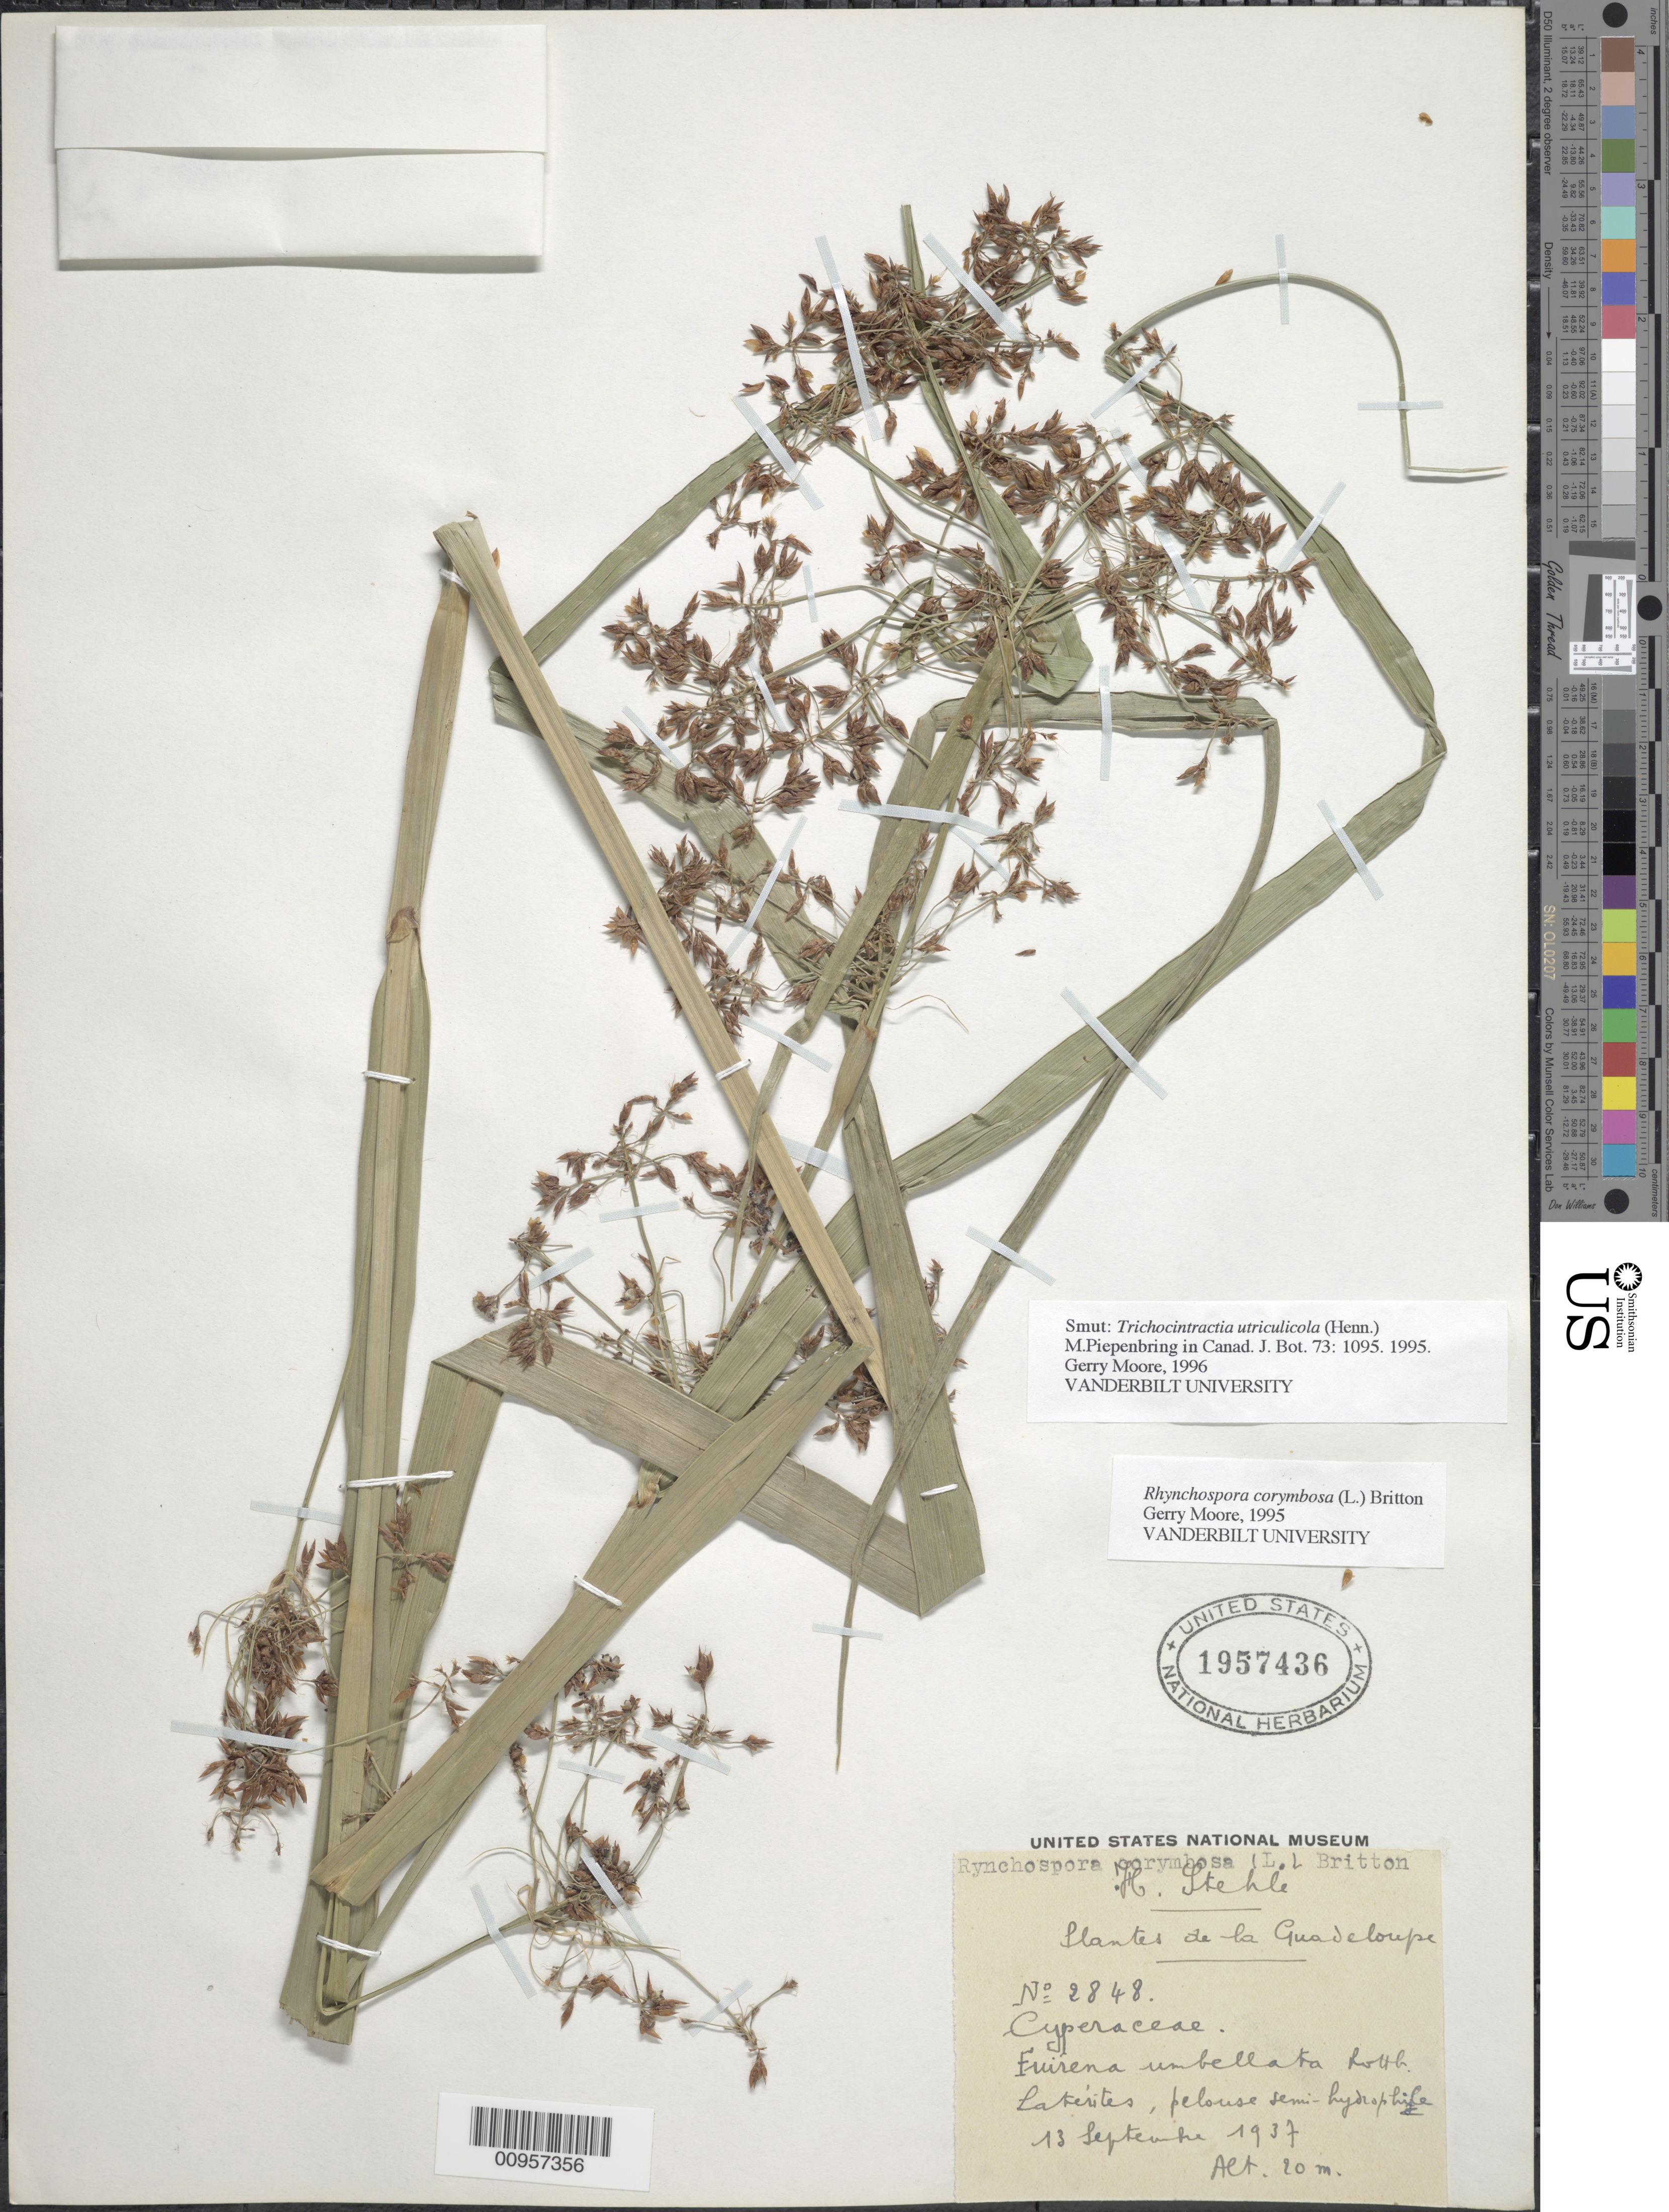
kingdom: Plantae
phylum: Tracheophyta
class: Liliopsida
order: Poales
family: Cyperaceae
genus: Rhynchospora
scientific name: Rhynchospora corymbosa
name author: (L.) Britton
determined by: Moore, G.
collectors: H. Stehlé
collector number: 2848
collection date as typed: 13 Sep 1937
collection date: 1937-09-13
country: Guadeloupe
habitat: Latérites, pelouses semi-hydrophile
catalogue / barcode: US 1957436